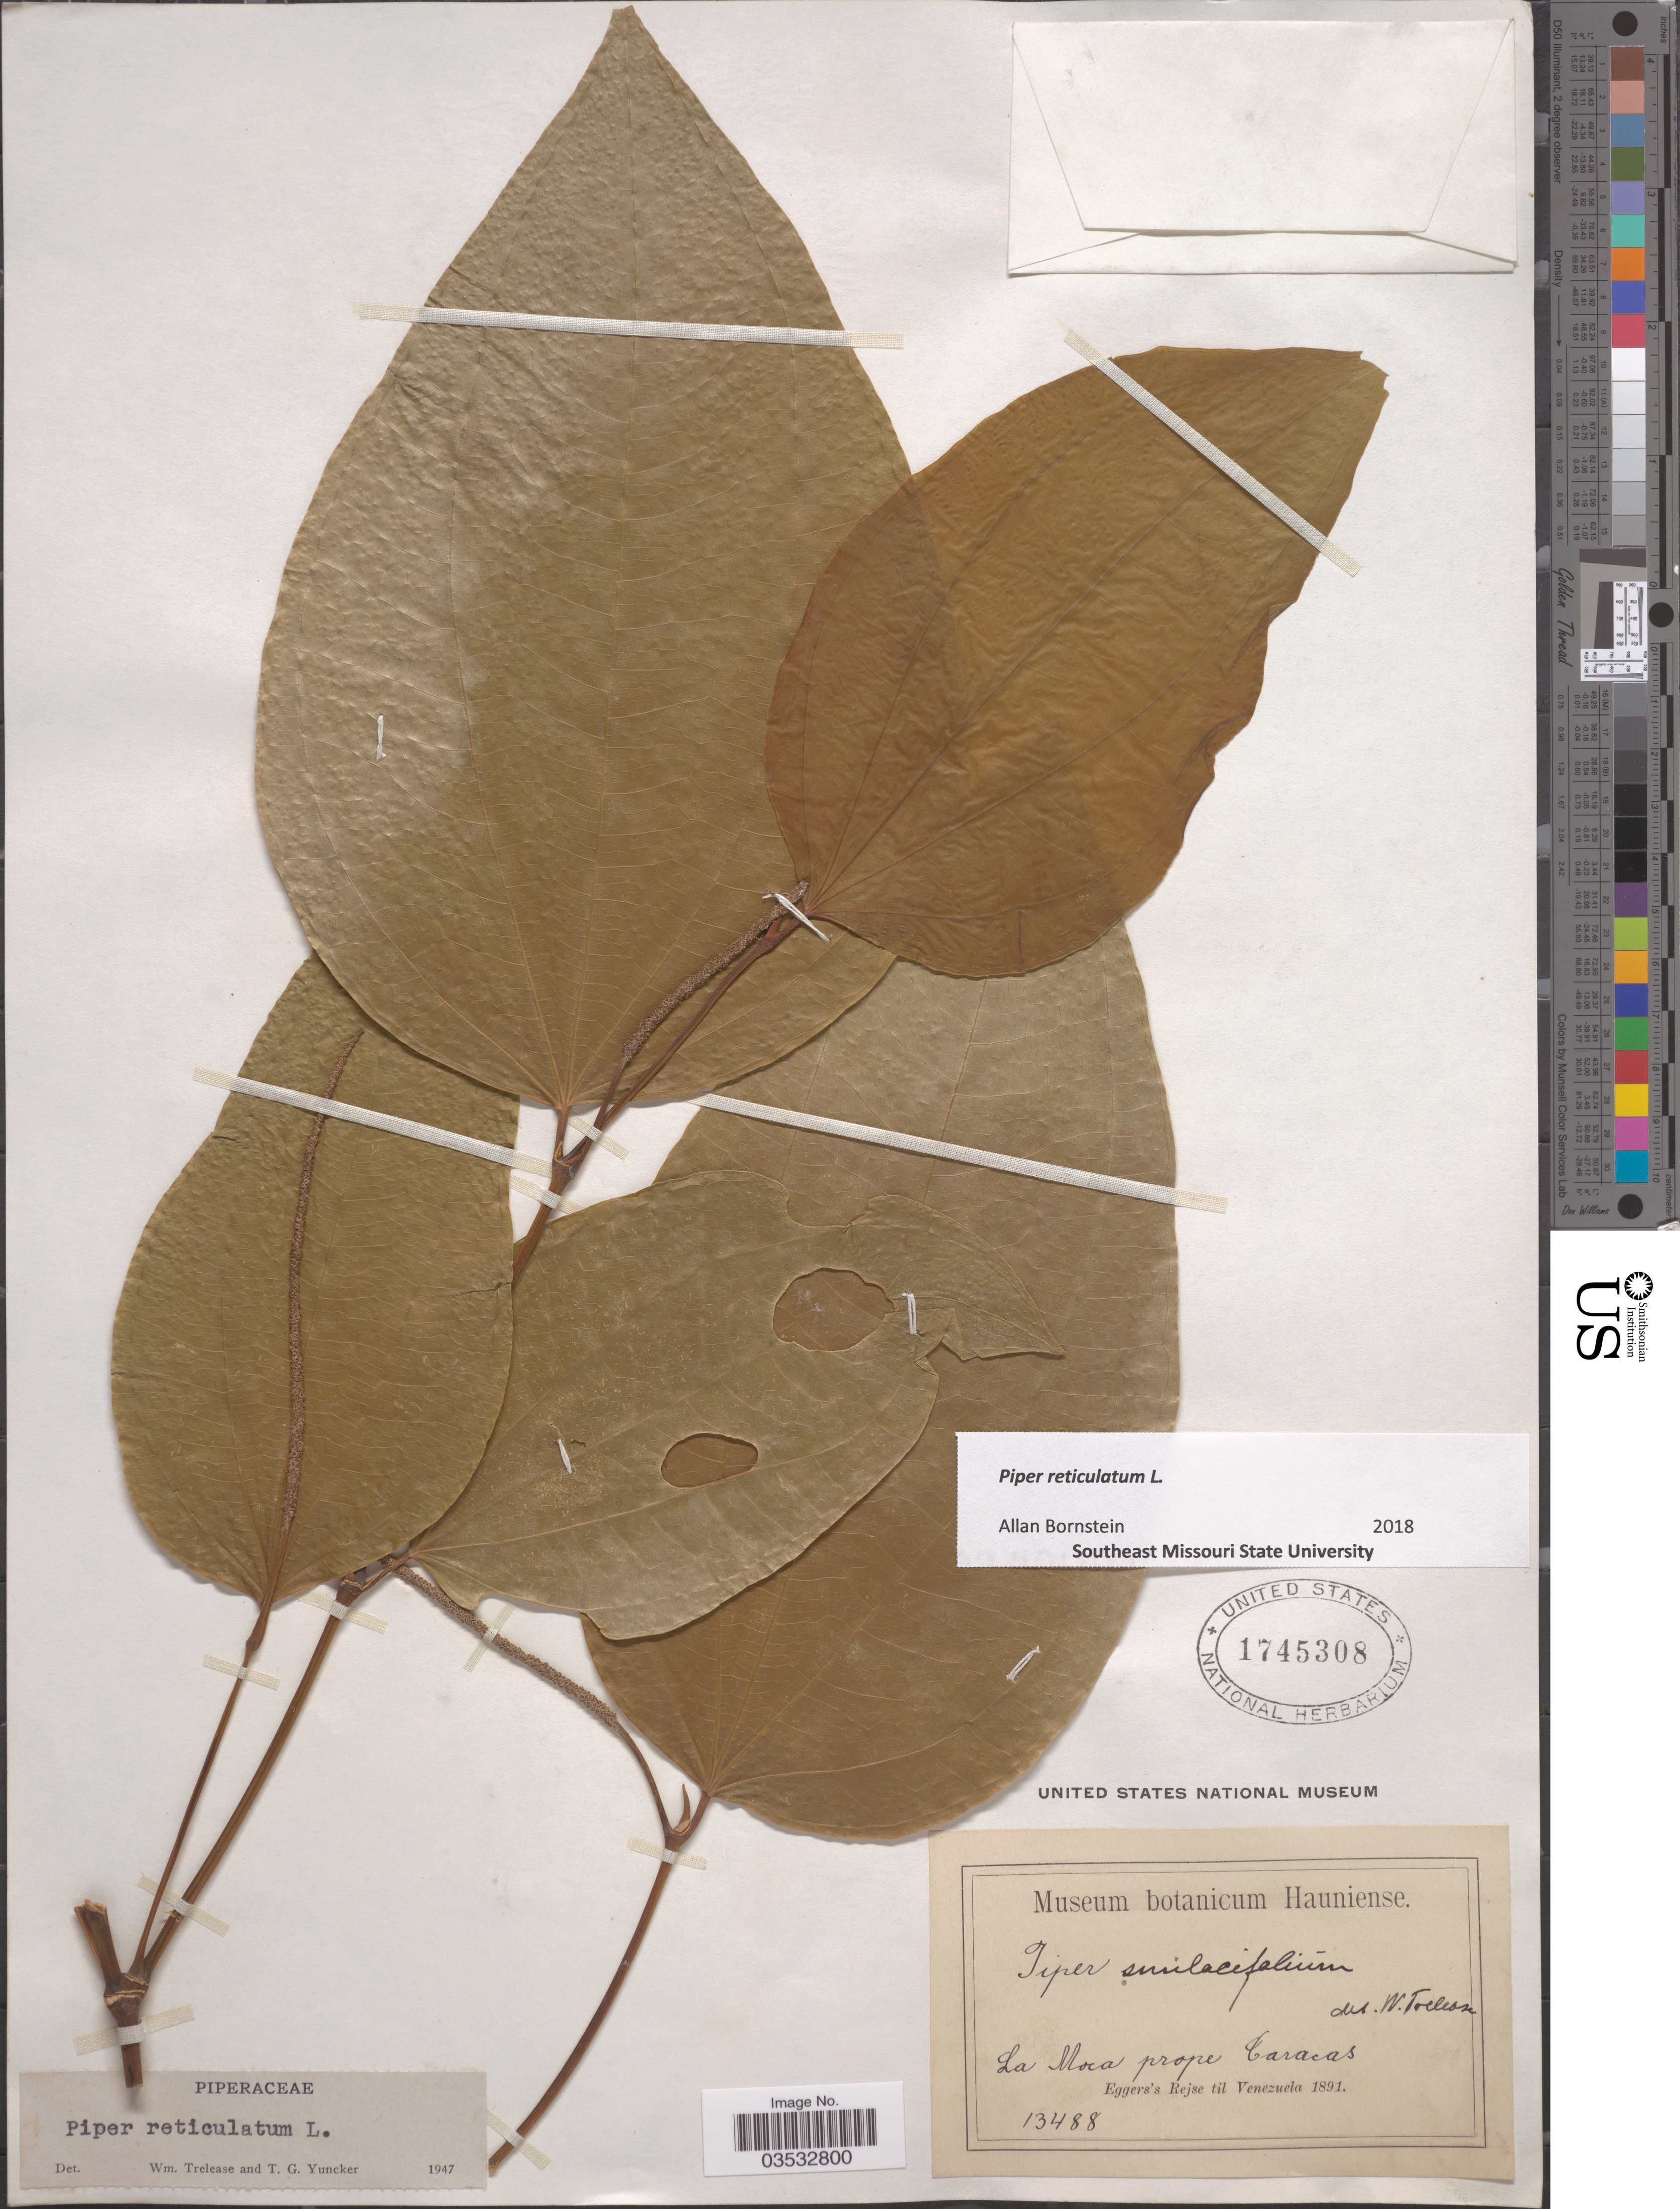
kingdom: Plantae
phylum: Tracheophyta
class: Magnoliopsida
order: Piperales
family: Piperaceae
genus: Piper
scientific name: Piper reticulatum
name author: L.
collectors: -. Eggers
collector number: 13488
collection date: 1891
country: Venezuela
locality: La Moca prope Caracas.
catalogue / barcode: US 1745308